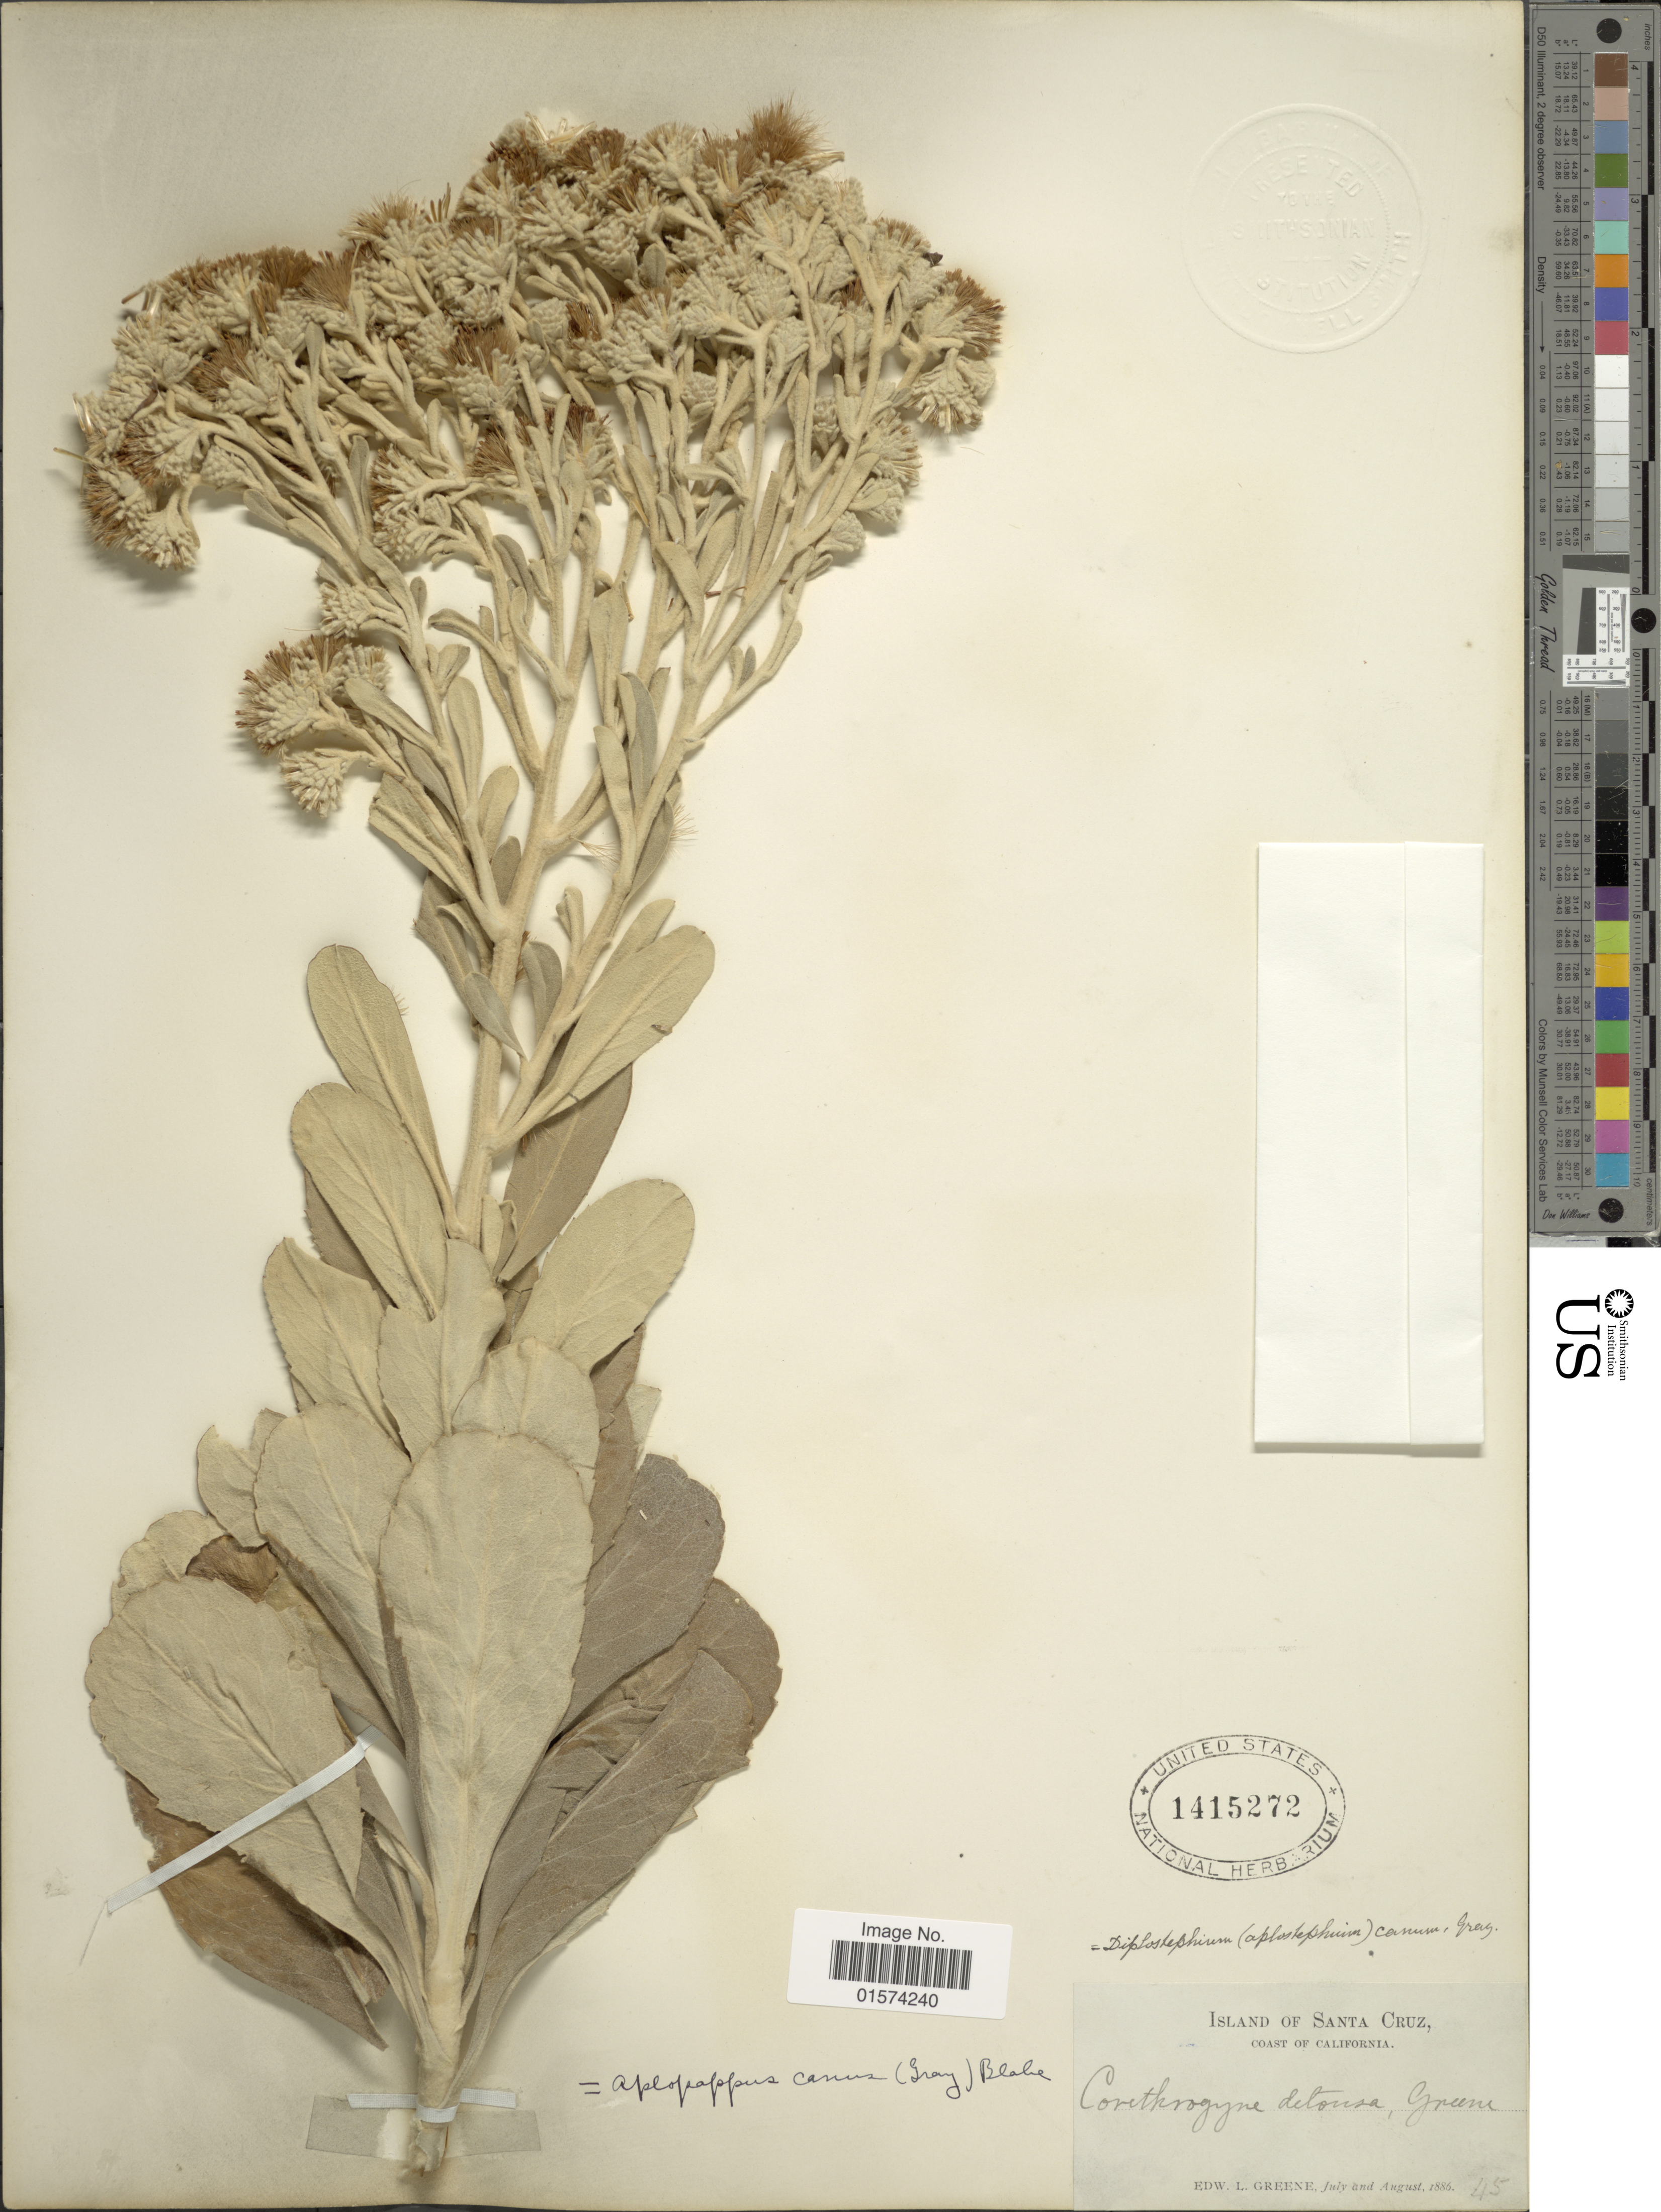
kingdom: Plantae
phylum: Tracheophyta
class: Magnoliopsida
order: Asterales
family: Asteraceae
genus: Hazardia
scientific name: Hazardia detonsa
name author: Greene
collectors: E. L. Greene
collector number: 45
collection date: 1886-07/1886-08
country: United States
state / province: California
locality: Island of Santa Cruz, coast of California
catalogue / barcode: US 1415272